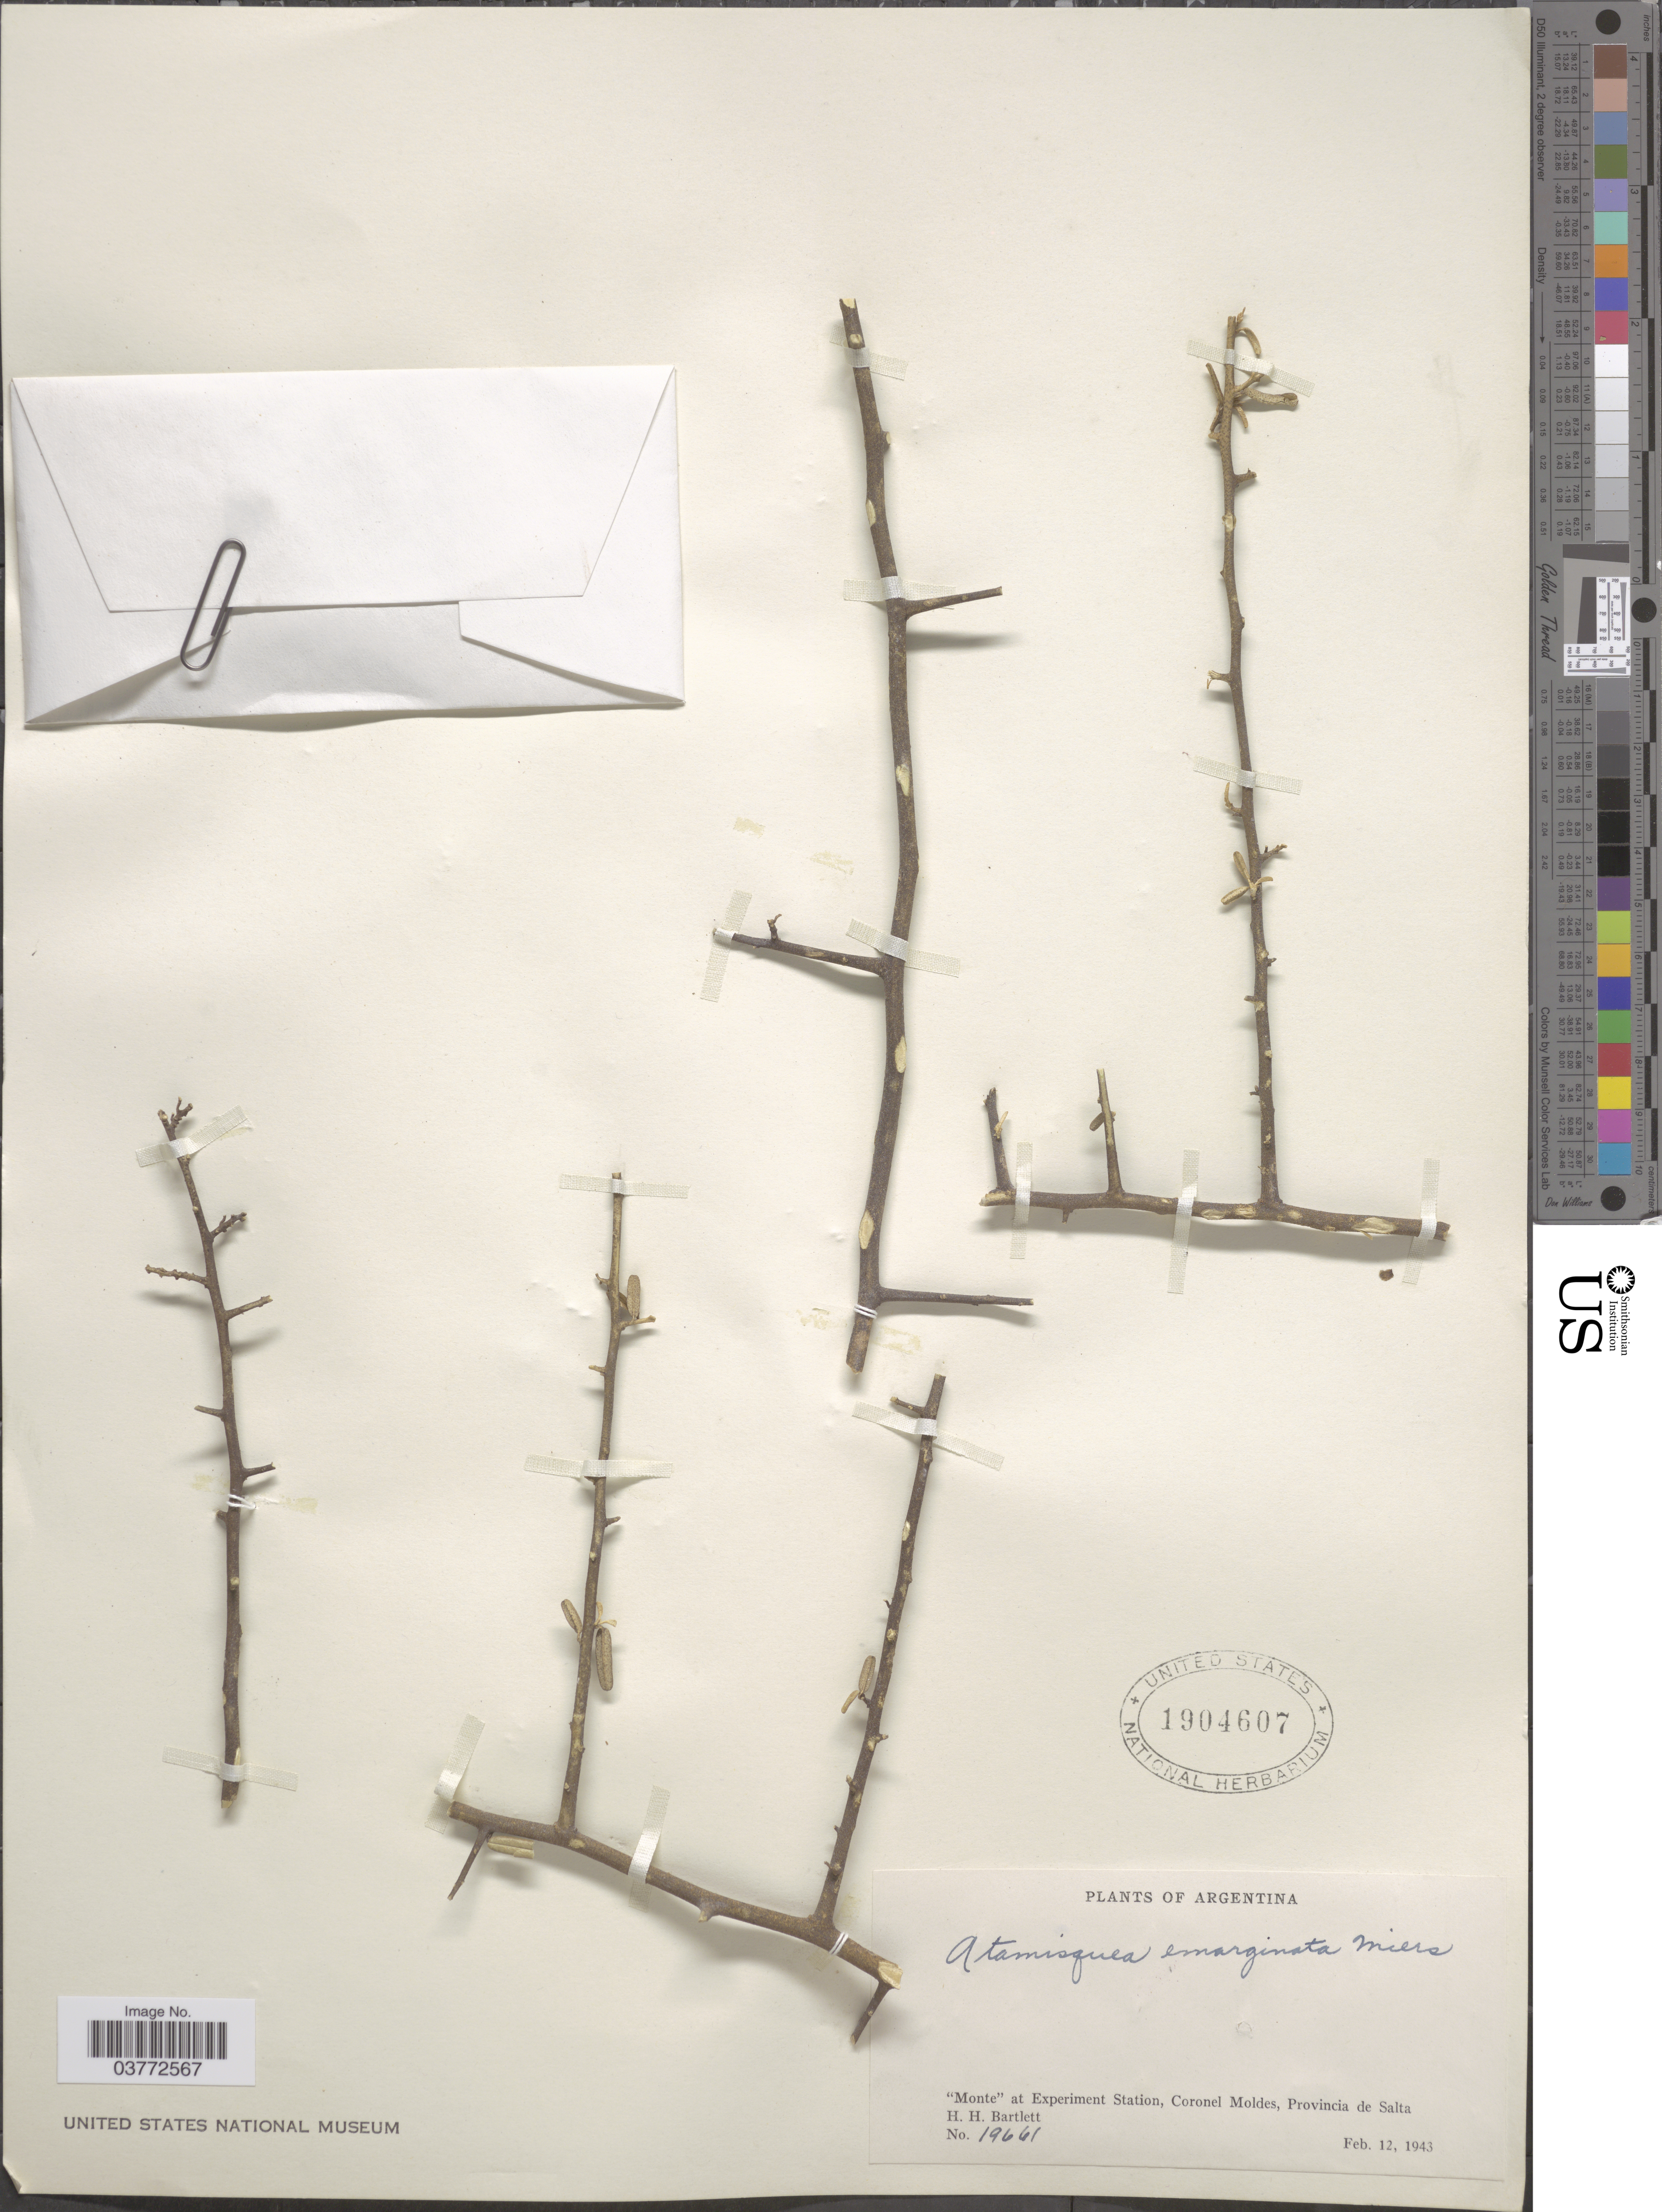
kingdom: Plantae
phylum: Tracheophyta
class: Magnoliopsida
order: Brassicales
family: Capparaceae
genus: Atamisquea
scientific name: Atamisquea emarginata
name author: Miers ex Hook. & Arn.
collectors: H. H. Bartlett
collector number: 19661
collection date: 1943-02-12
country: Argentina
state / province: Salta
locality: Monte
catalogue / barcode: US 1904607